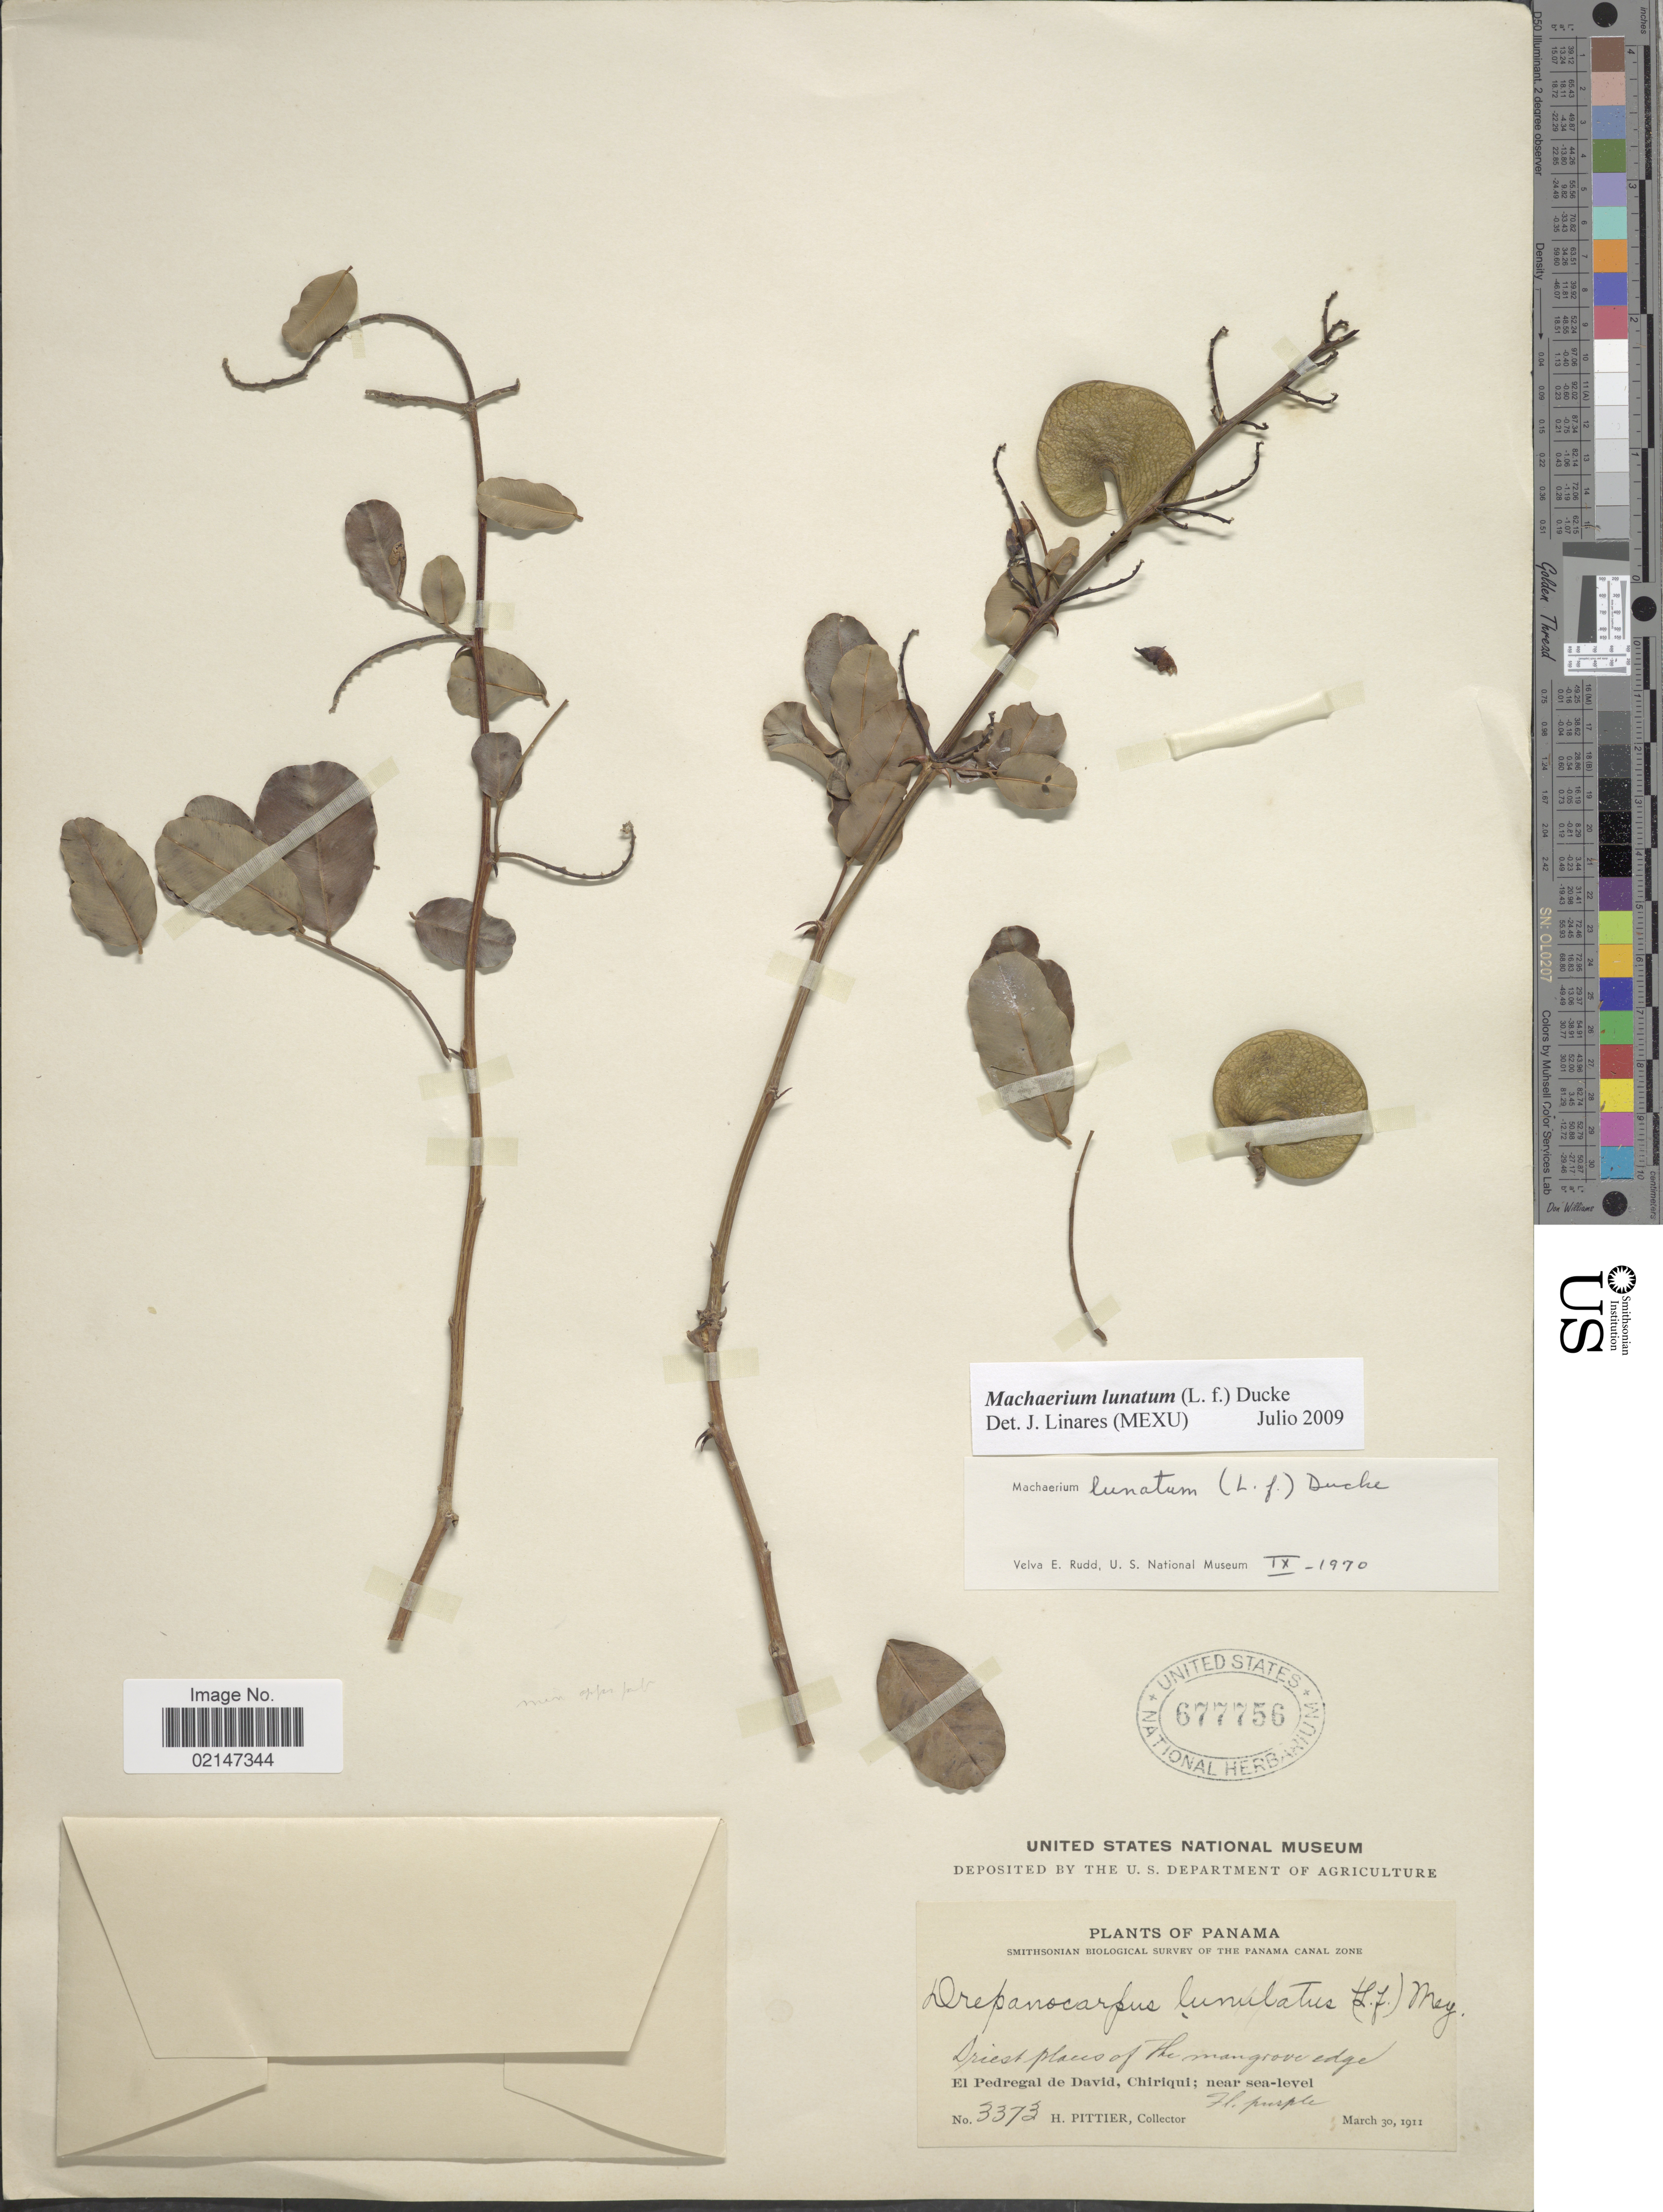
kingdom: Plantae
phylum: Tracheophyta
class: Magnoliopsida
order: Fabales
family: Fabaceae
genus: Machaerium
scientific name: Machaerium lunatum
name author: (L. f.) Ducke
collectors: H. F. Pittier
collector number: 3373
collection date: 1911-03-30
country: Panama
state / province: Chiriqui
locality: Driest places of the mangrove edge, El Pedregal de David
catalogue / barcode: US 677756